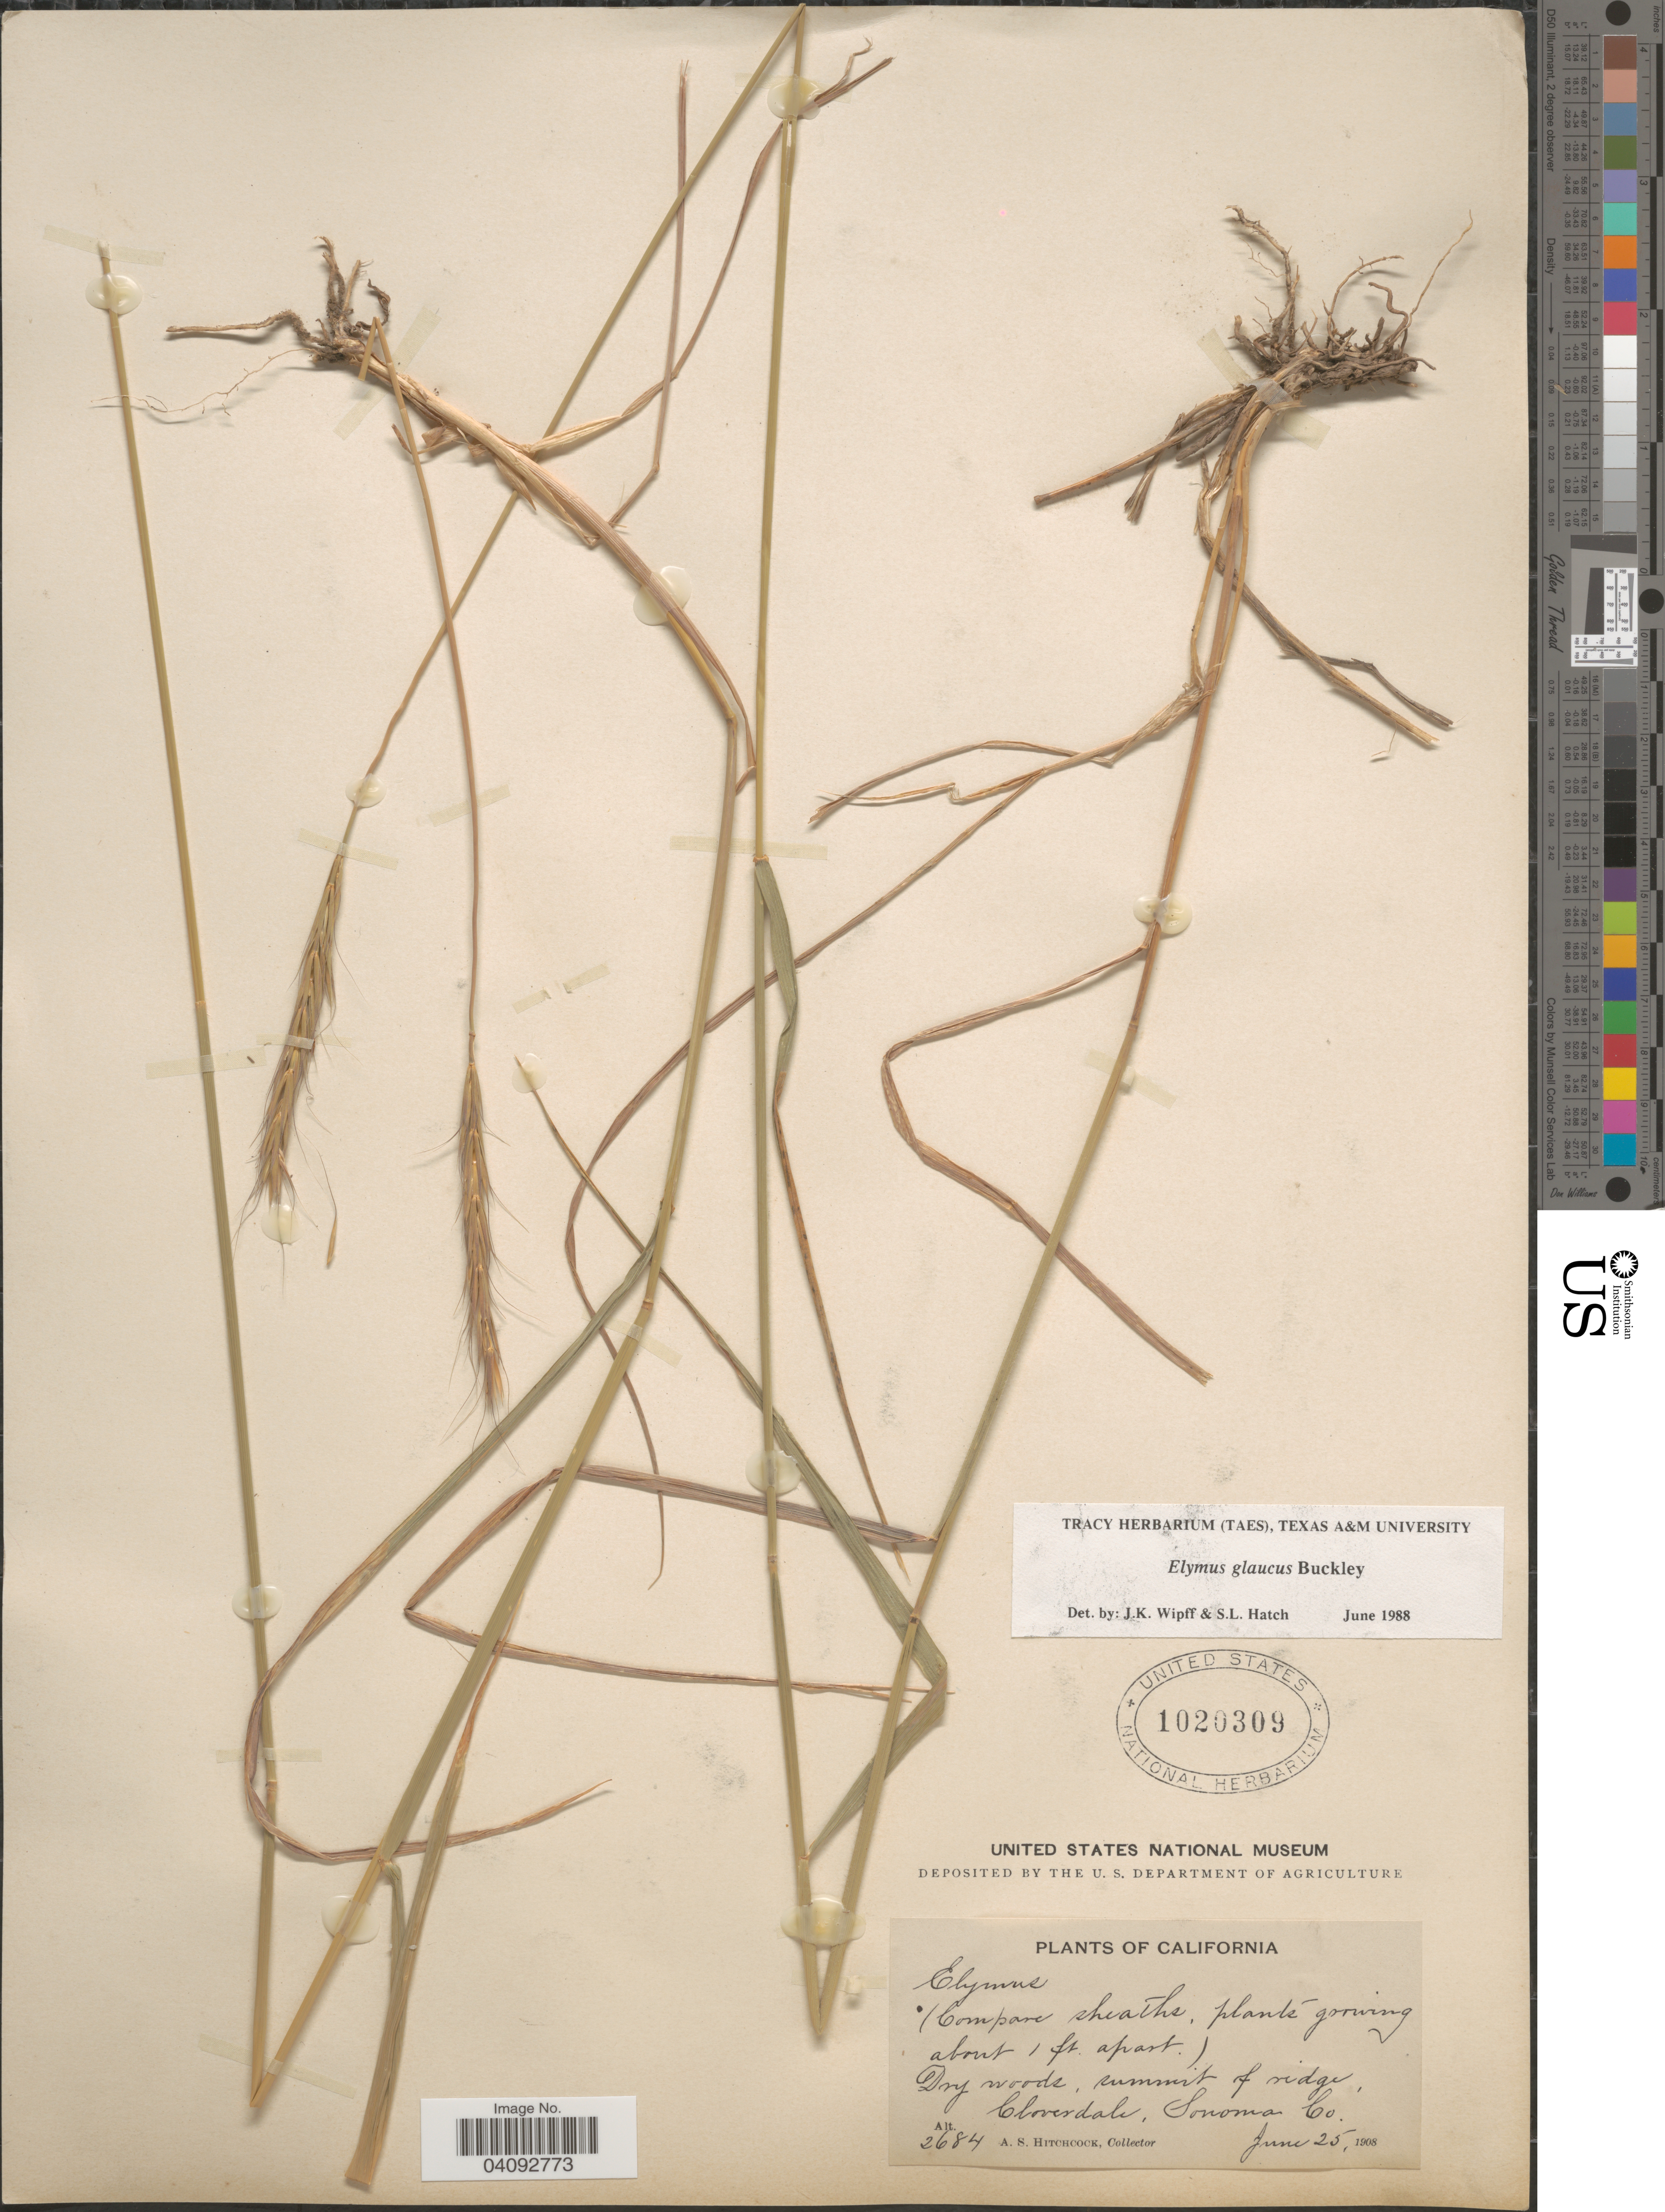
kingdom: Plantae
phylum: Tracheophyta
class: Liliopsida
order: Poales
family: Poaceae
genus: Elymus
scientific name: Elymus glaucus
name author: Buckley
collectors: A. S. Hitchcock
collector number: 2684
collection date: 1908-06-25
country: United States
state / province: California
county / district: Sonoma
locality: Dry woods, summit of ridge, Cloverdale, Sonoma Co.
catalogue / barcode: US 1020309